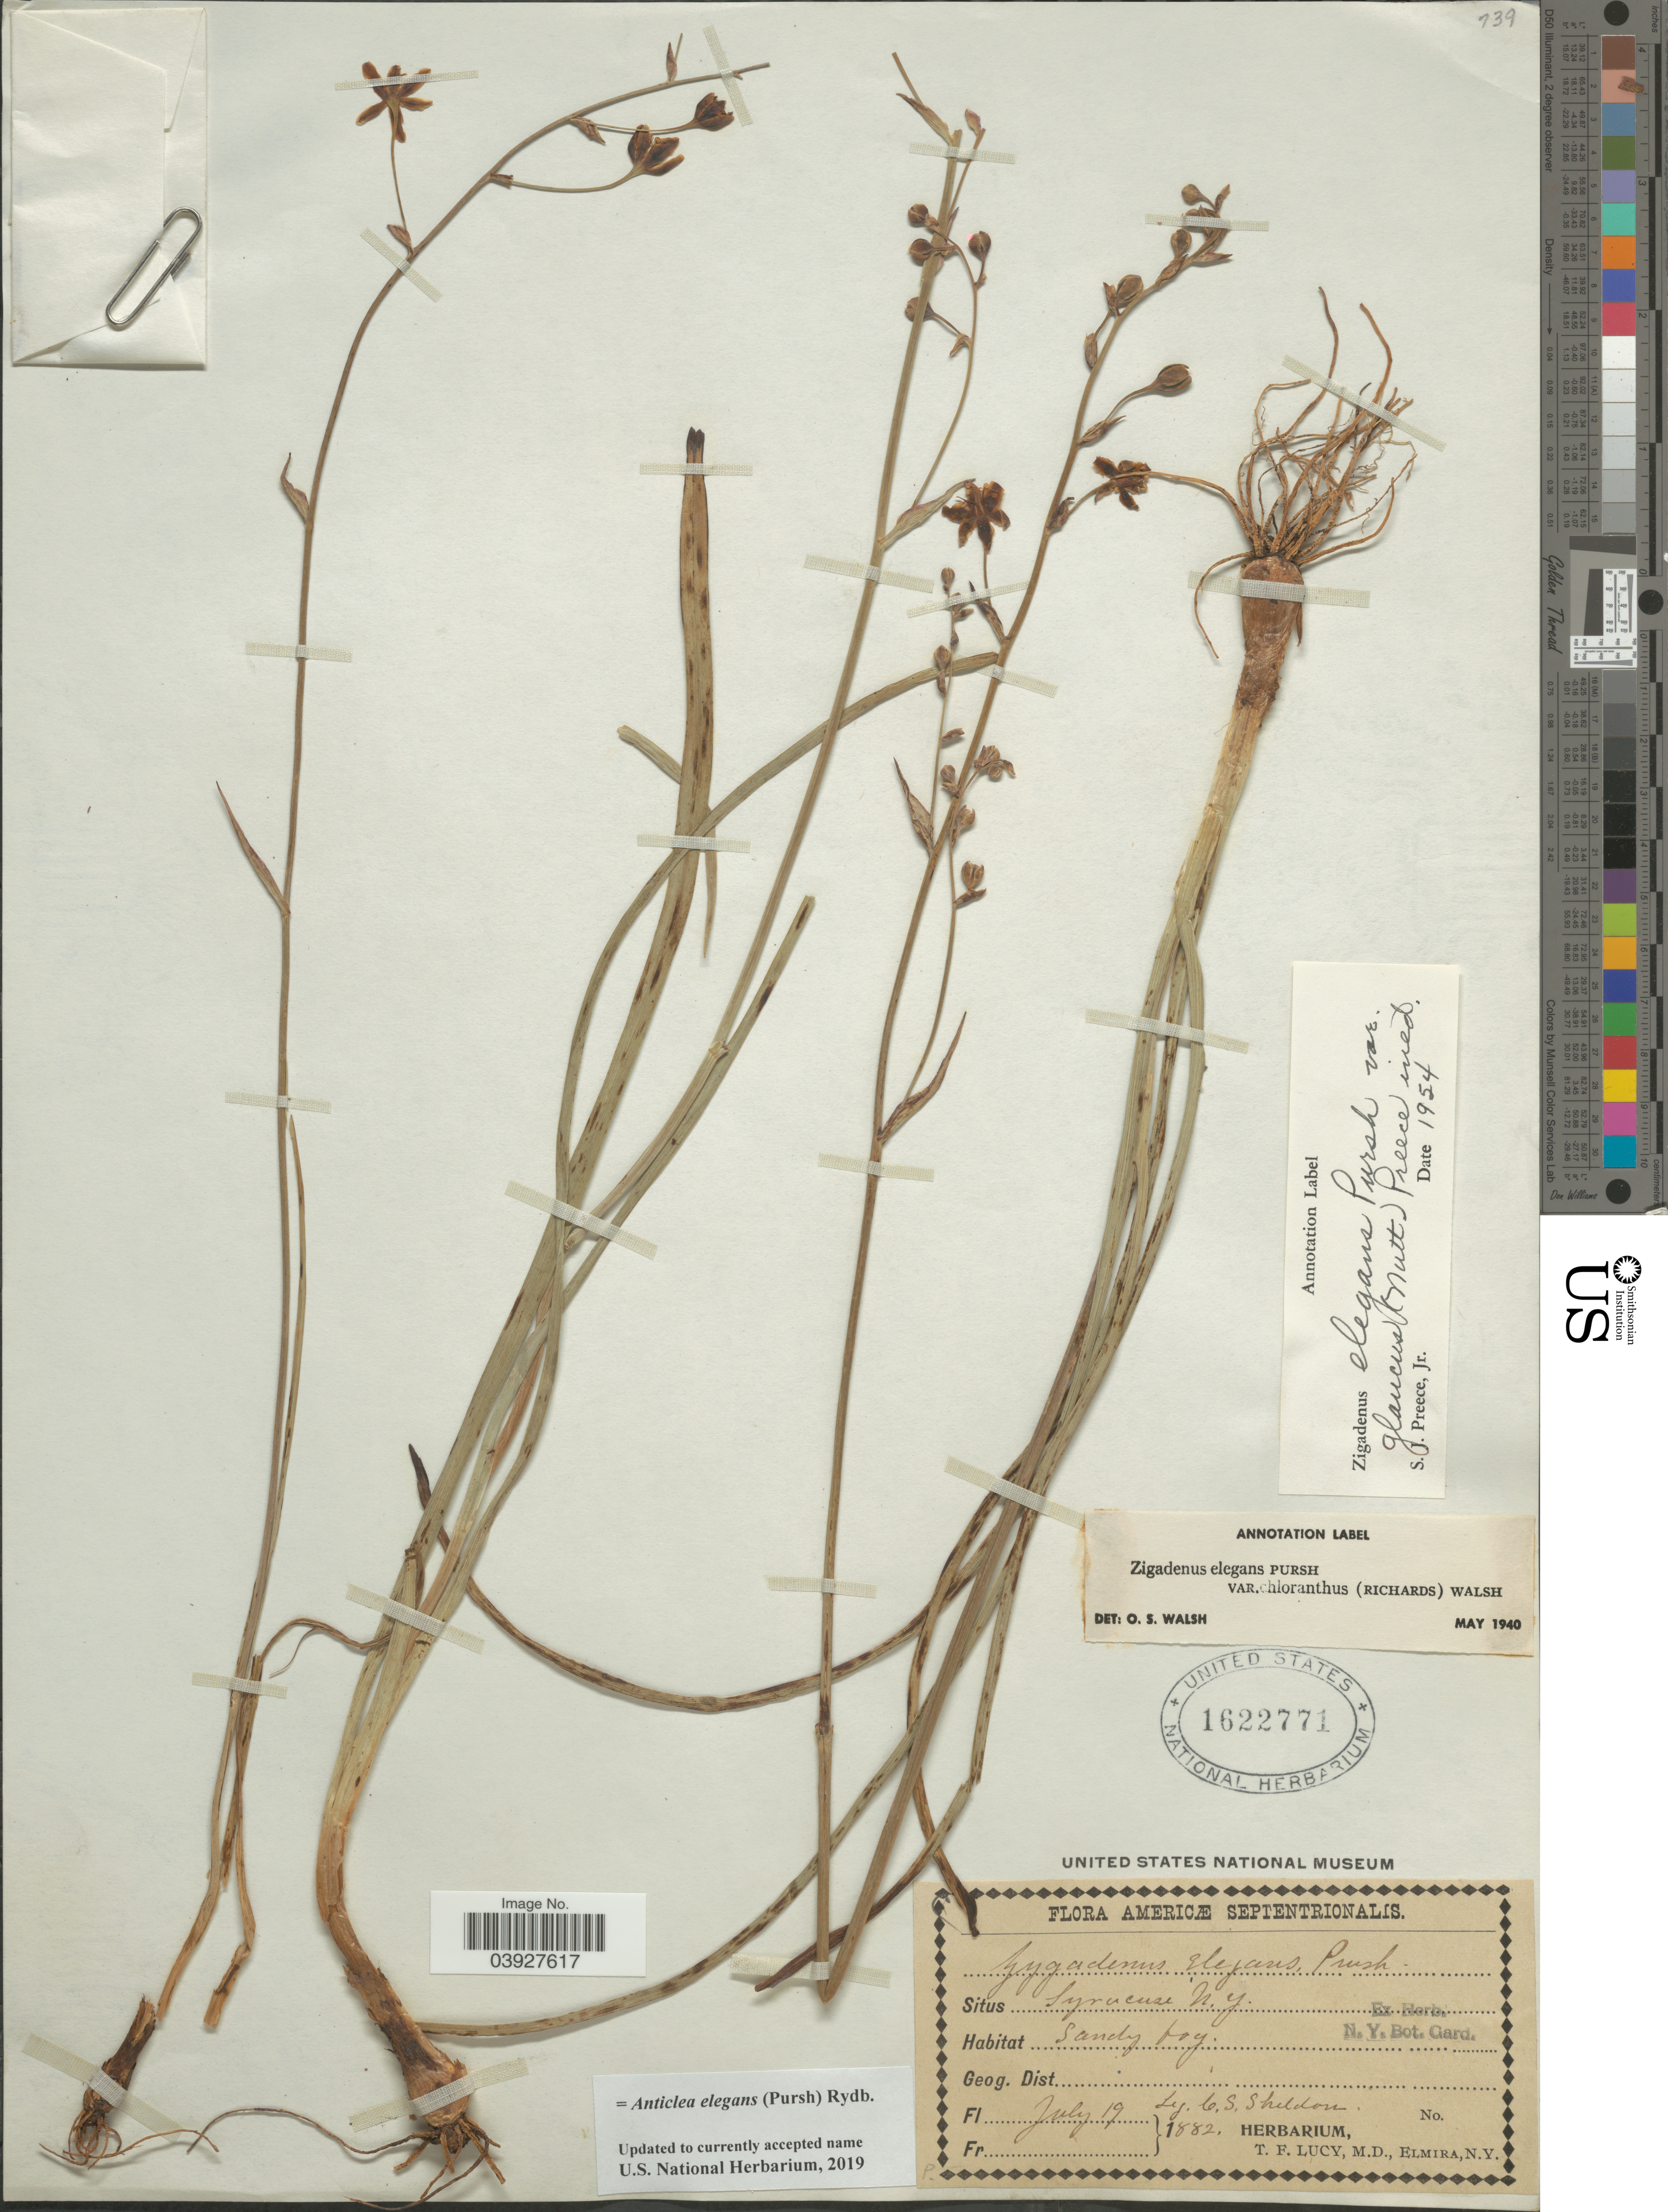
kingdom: Plantae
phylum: Tracheophyta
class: Liliopsida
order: Liliales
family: Melanthiaceae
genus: Anticlea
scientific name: Anticlea elegans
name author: (Pursh) Rydb.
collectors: C. S. Sheldon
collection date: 1882-07-19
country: United States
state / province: New York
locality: Americae Septentrionalis. Syracuse.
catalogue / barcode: US 1622771